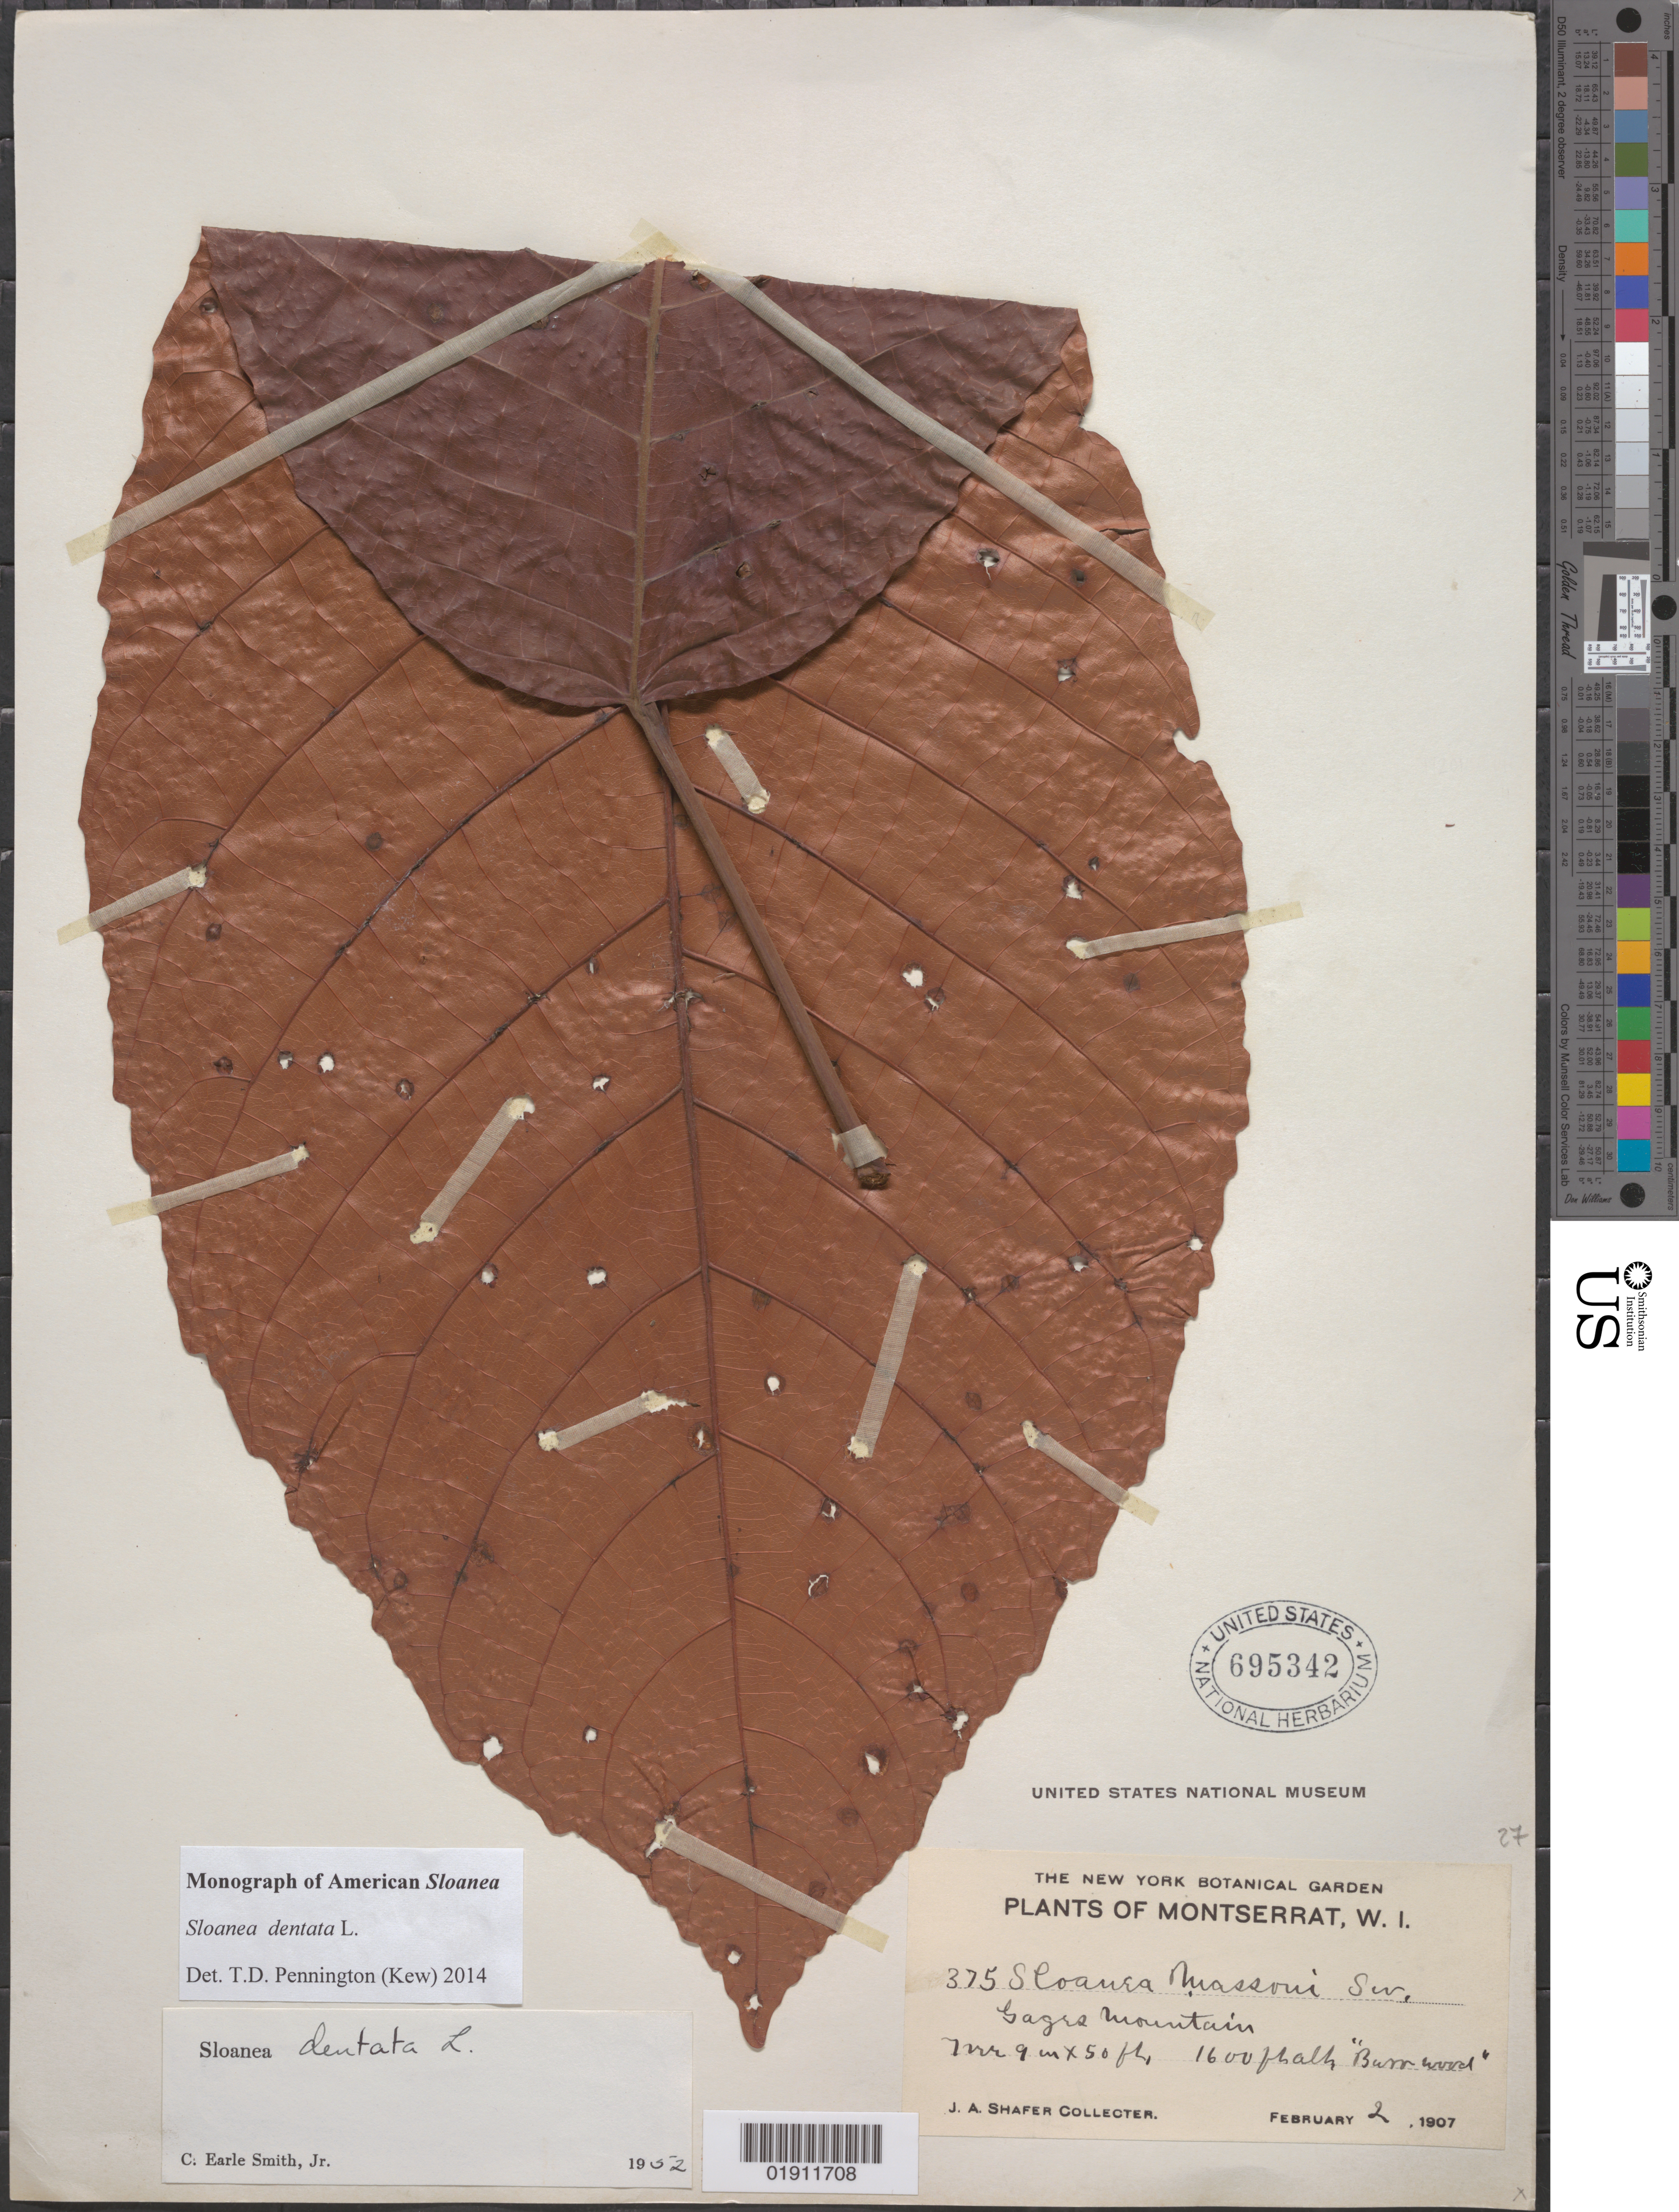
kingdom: Plantae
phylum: Tracheophyta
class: Magnoliopsida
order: Oxalidales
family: Elaeocarpaceae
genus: Sloanea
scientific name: Sloanea dentata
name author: L.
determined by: Pennington, T. D., (K)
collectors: J. A. Shafer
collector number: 375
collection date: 1907-02-02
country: Montserrat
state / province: Saint Anthony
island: Montserrat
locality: Gages Mountain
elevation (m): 488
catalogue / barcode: US 695342